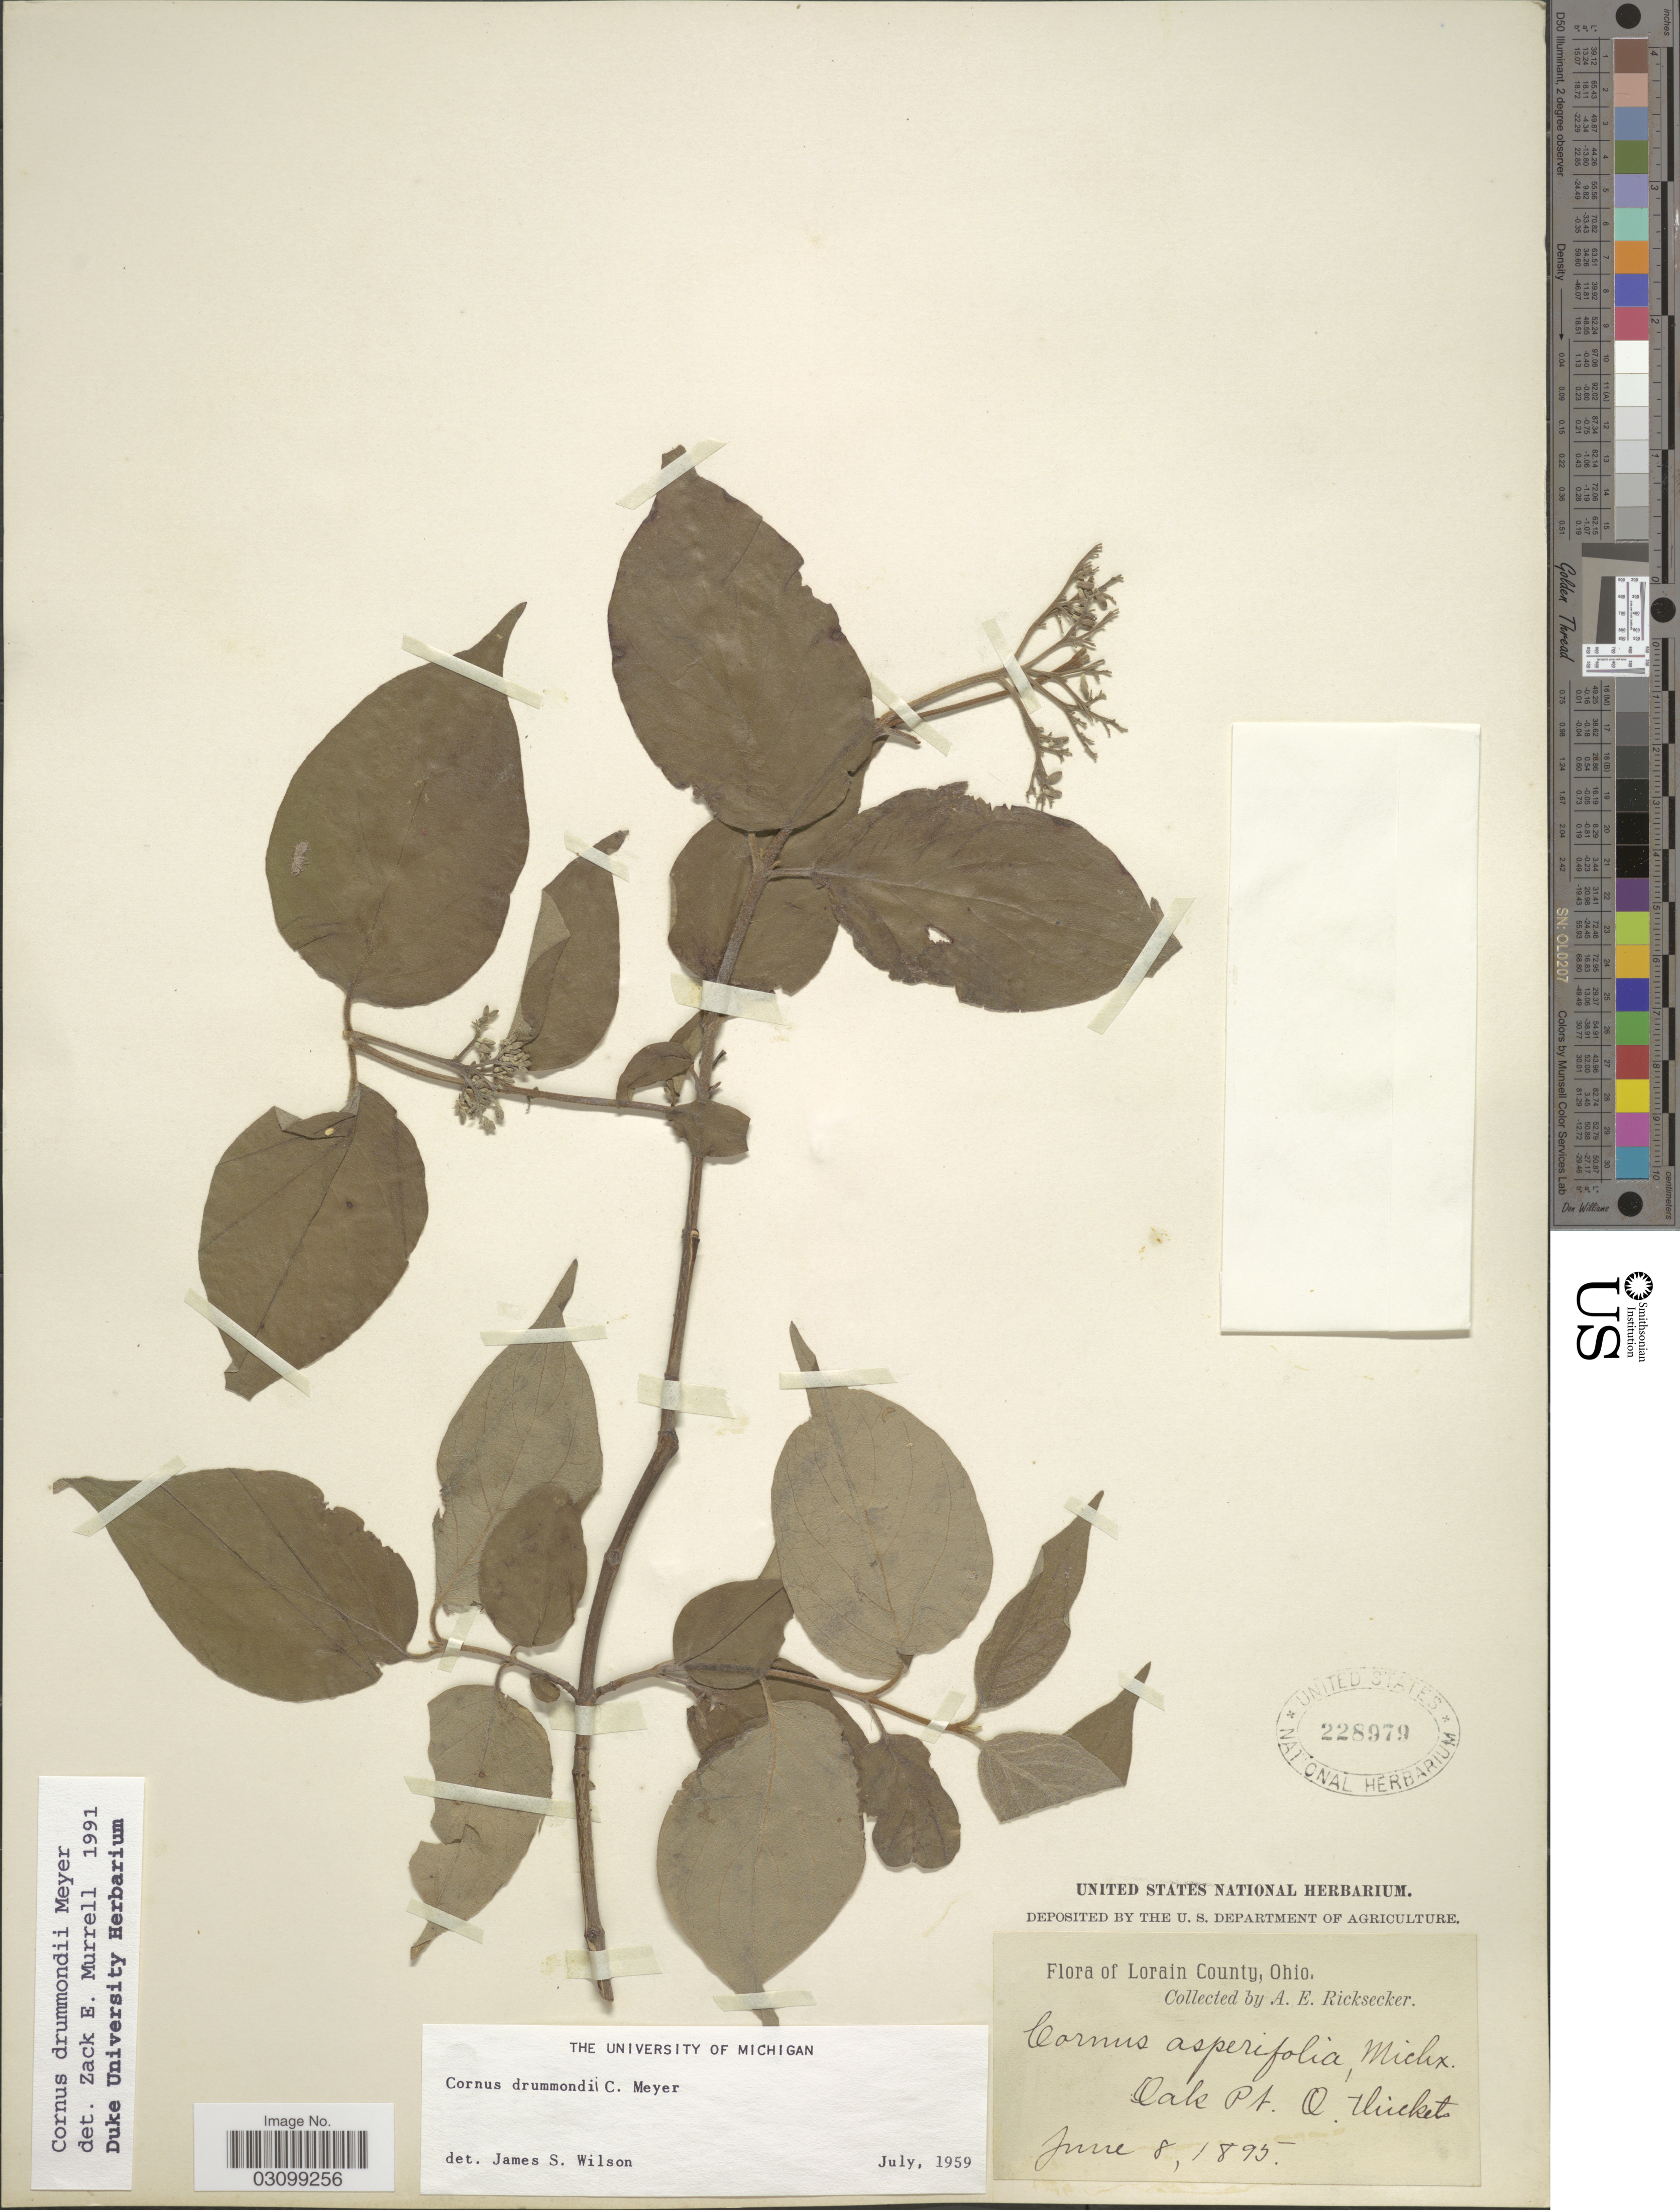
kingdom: Plantae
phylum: Tracheophyta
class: Magnoliopsida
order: Cornales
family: Cornaceae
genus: Cornus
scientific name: Cornus drummondii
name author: C.A. Mey.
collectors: A. E. Ricksecker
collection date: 1895-06-08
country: United States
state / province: Ohio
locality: Lorain County. Oak Pt. O.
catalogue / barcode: US 228979